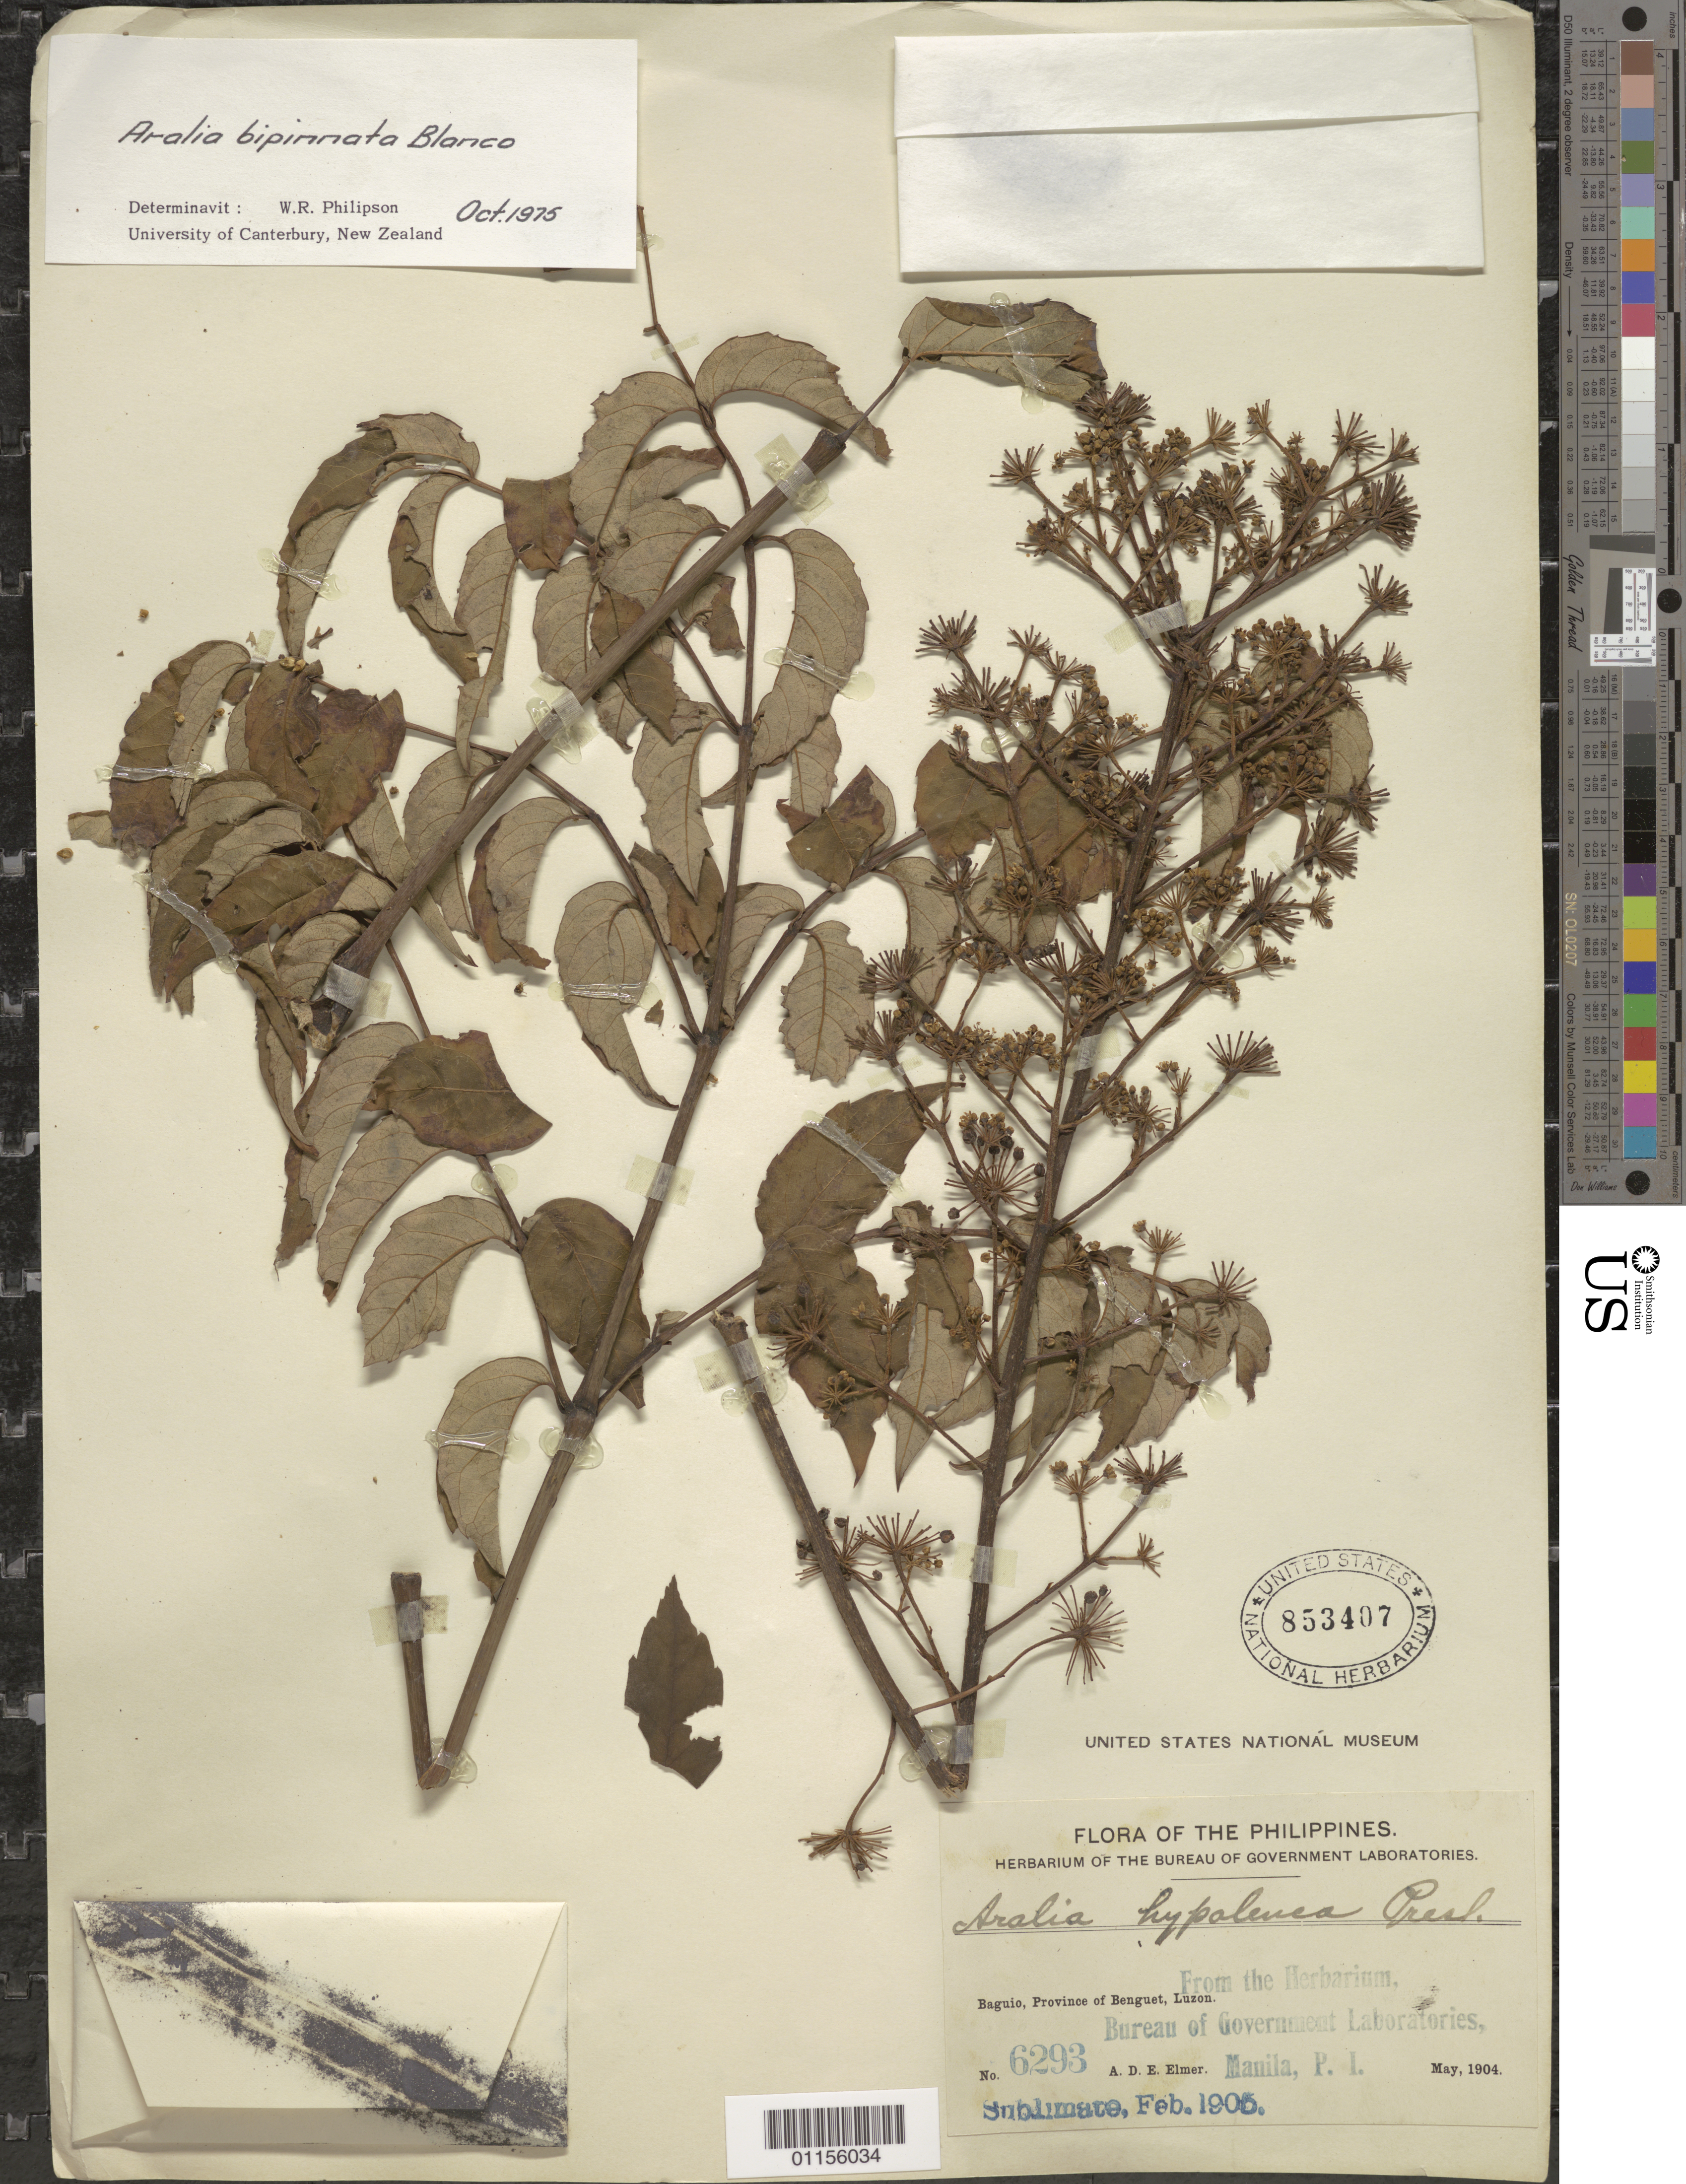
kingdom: Plantae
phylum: Tracheophyta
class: Magnoliopsida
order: Apiales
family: Araliaceae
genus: Aralia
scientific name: Aralia bipinnata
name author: Blanco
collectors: A. D. E. Elmer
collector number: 6293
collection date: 1904-05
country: Philippines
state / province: Cordillera (Administrative Region)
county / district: Benguet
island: Luzon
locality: Baguio.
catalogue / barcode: US 853407